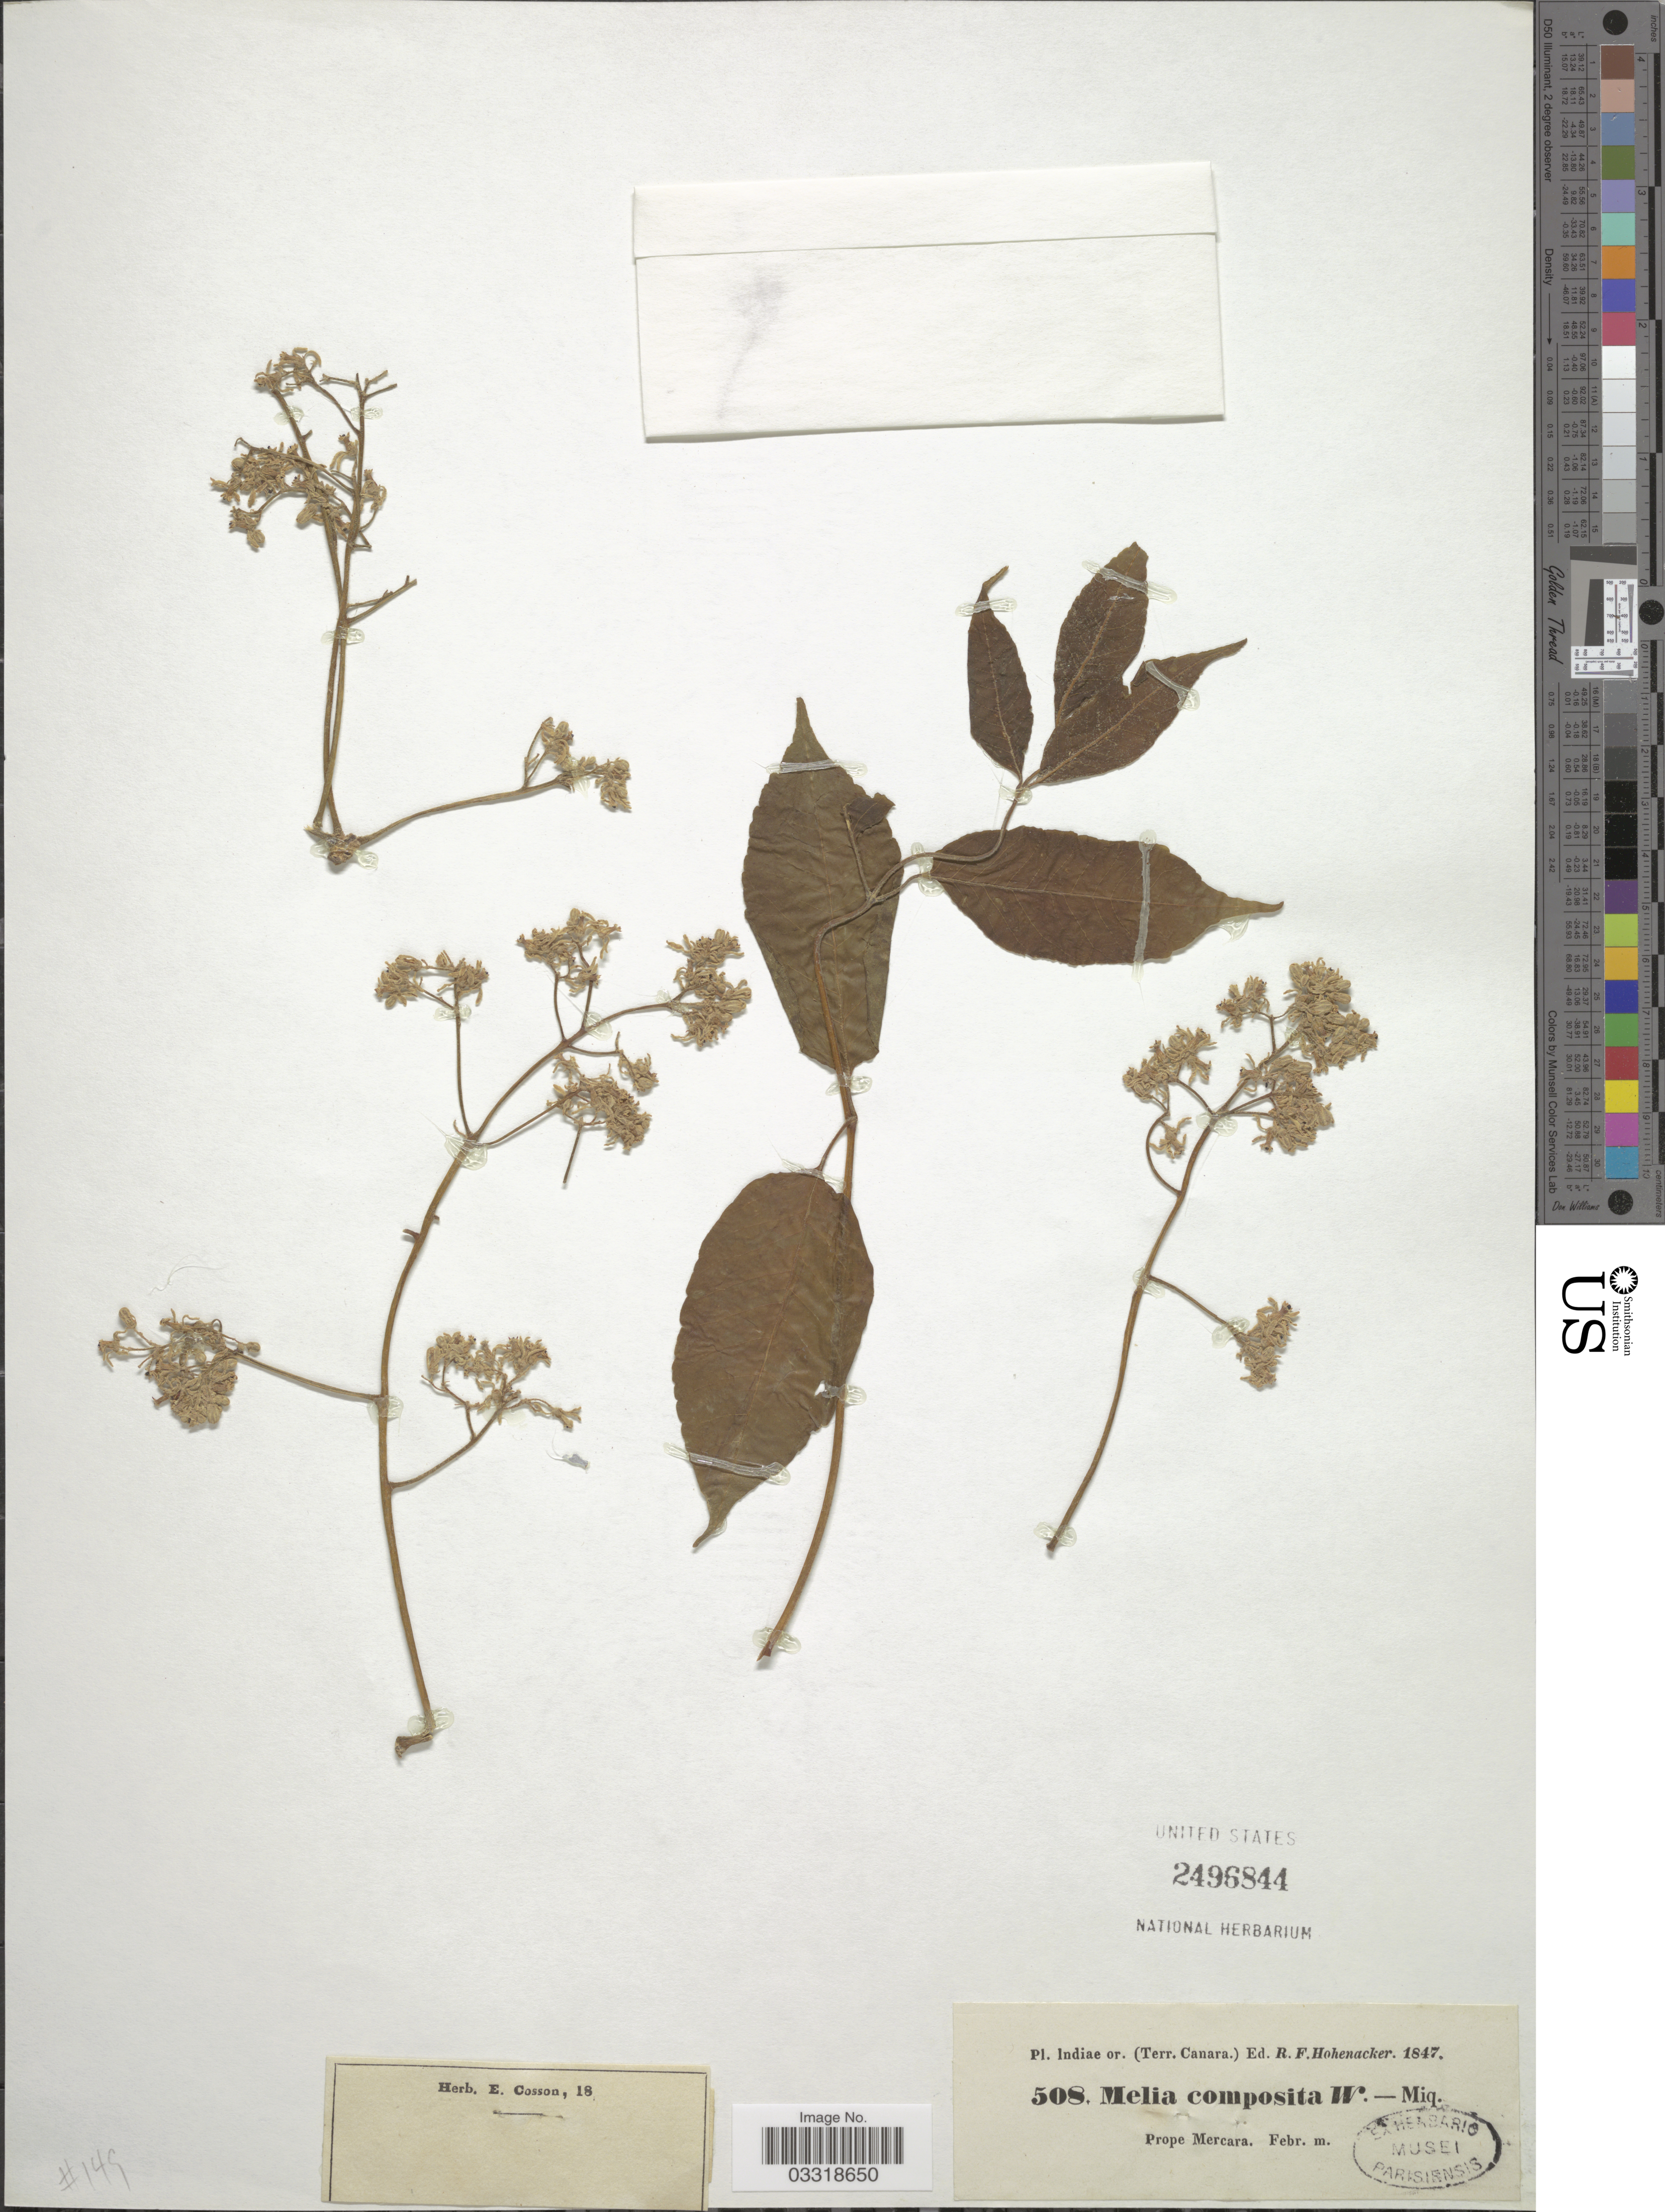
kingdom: Plantae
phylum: Tracheophyta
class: Magnoliopsida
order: Sapindales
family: Meliaceae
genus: Melia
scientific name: Melia composita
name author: Willd.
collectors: R. F. Hohenacker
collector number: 508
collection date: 1847-02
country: India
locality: Indiae or. (Terr. Canara). Prope Mercara.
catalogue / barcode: US 2496844